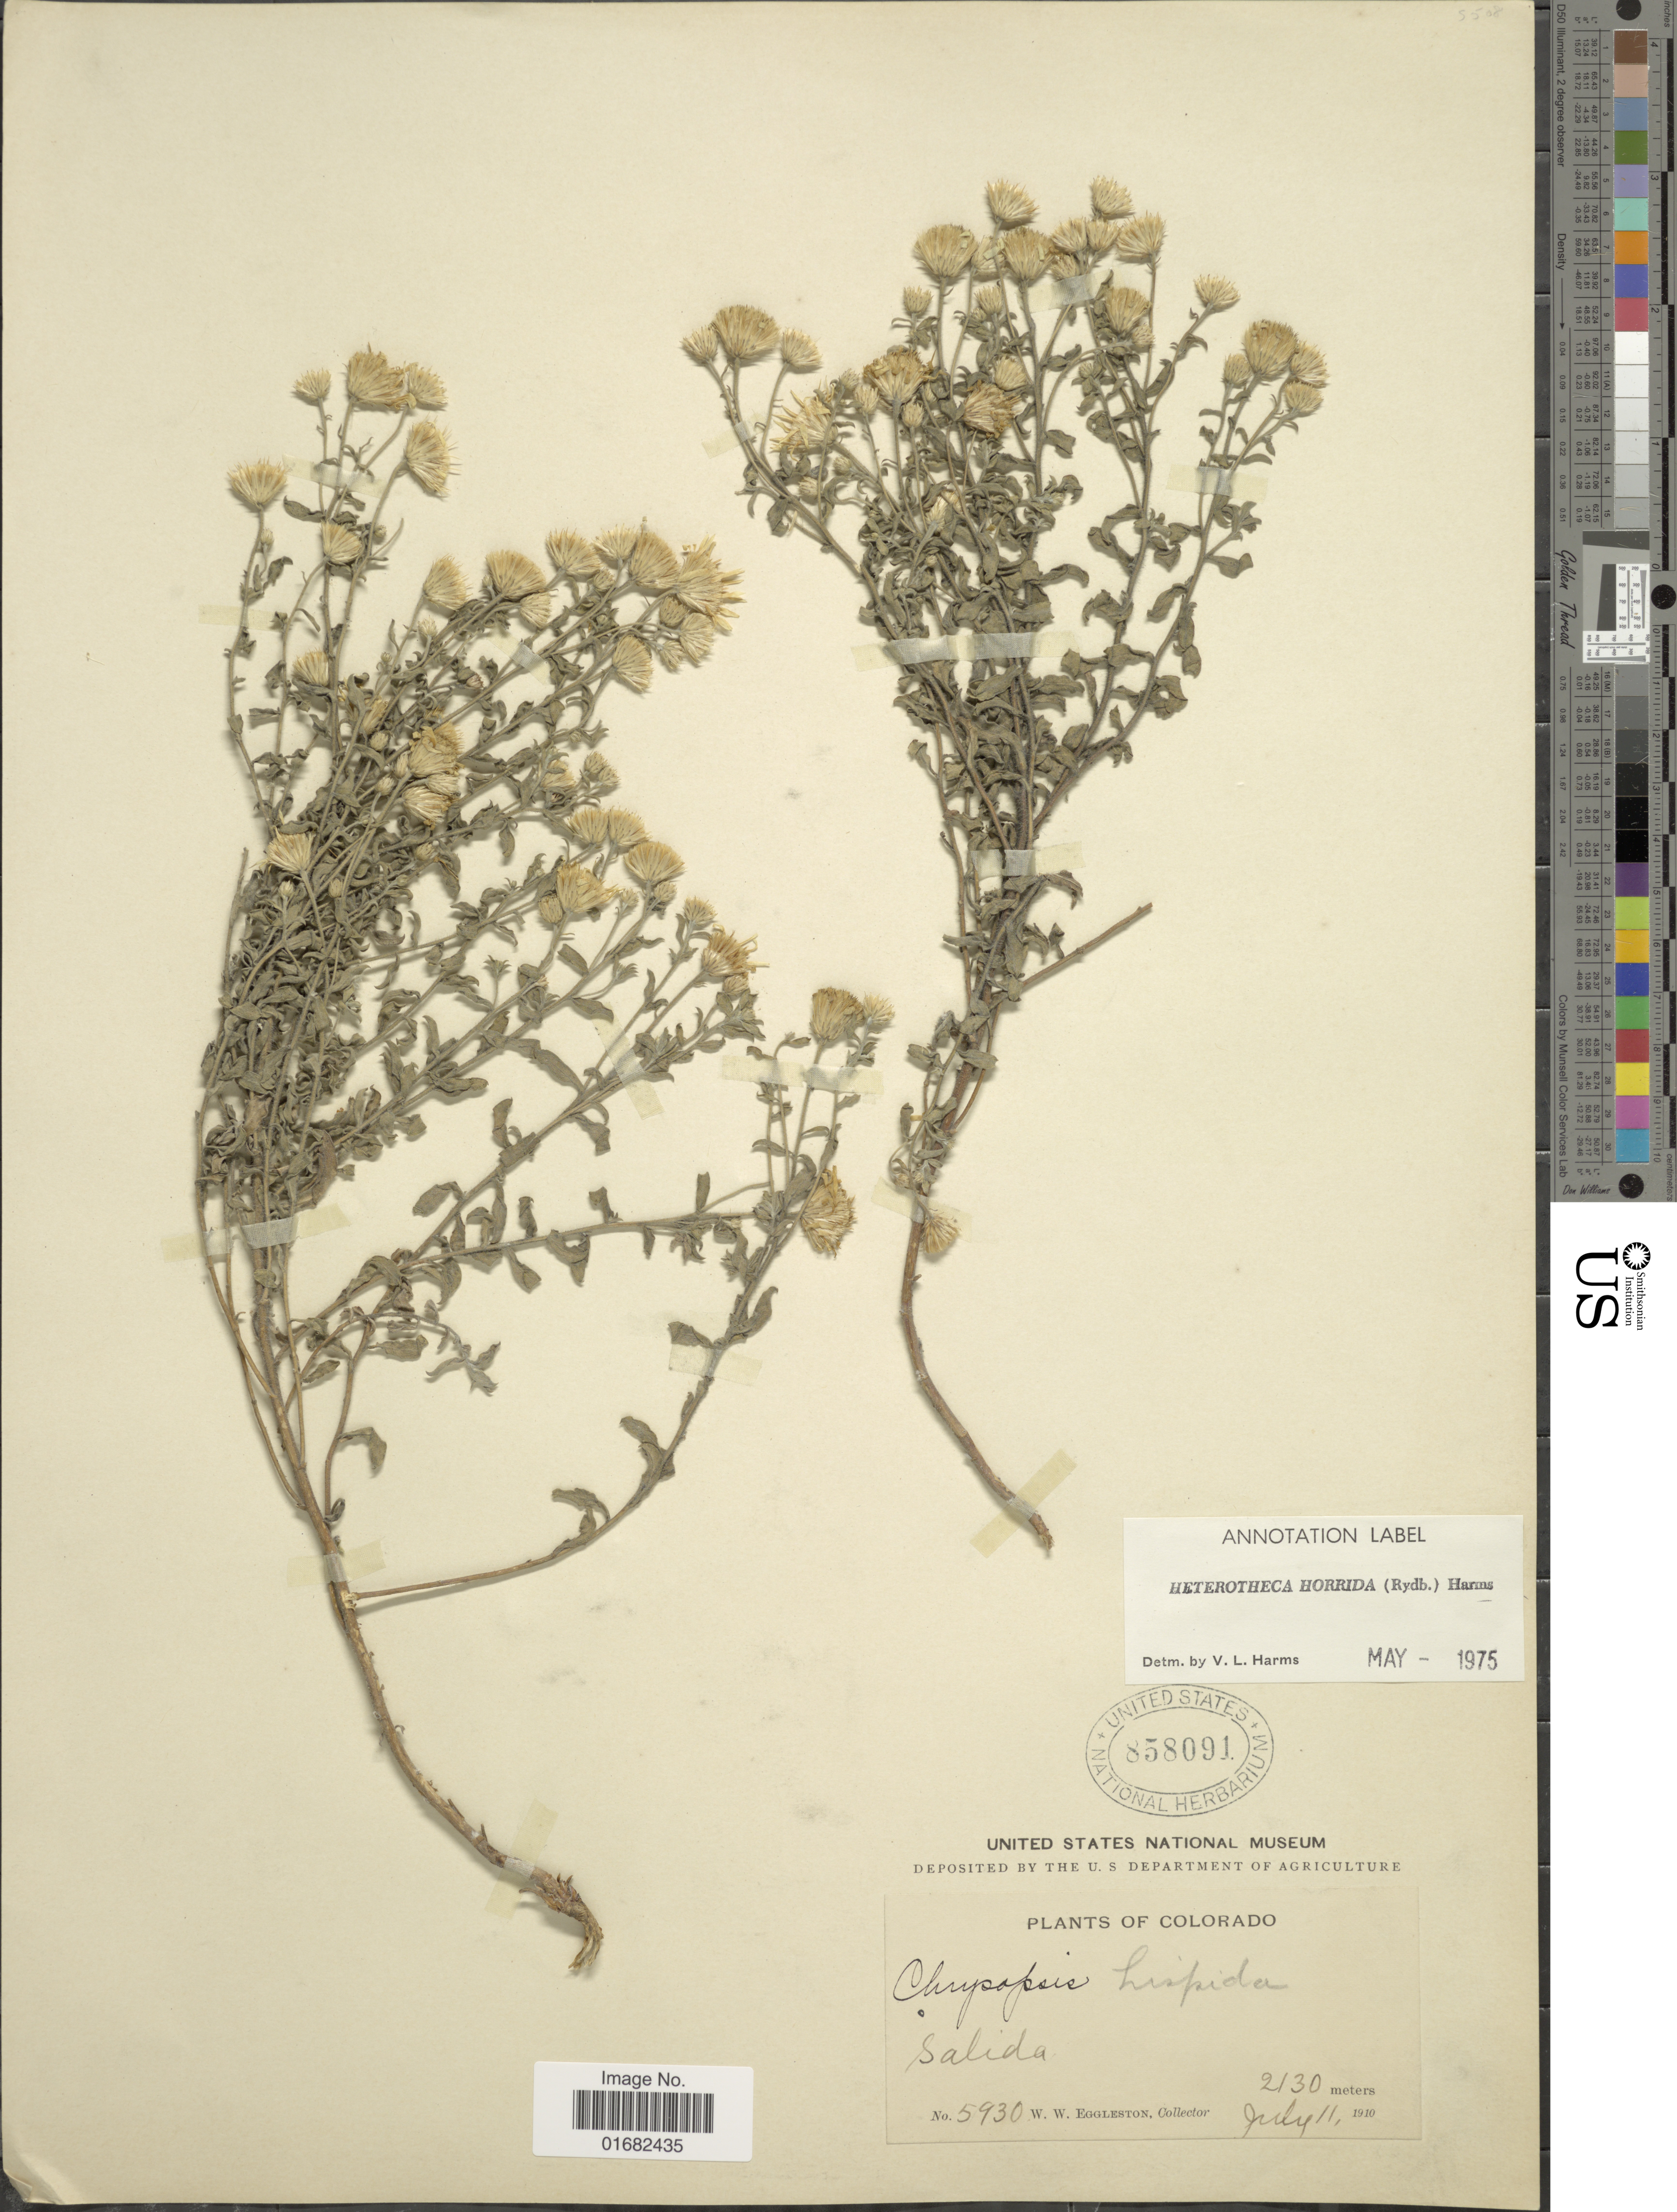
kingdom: Plantae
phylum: Tracheophyta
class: Magnoliopsida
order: Asterales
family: Asteraceae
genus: Heterotheca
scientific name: Heterotheca horrida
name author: (Rydb.) V.L. Harms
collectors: W. W. Eggleston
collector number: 5930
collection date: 1910-07-11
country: United States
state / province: Colorado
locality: Salida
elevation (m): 2130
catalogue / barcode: US 858091